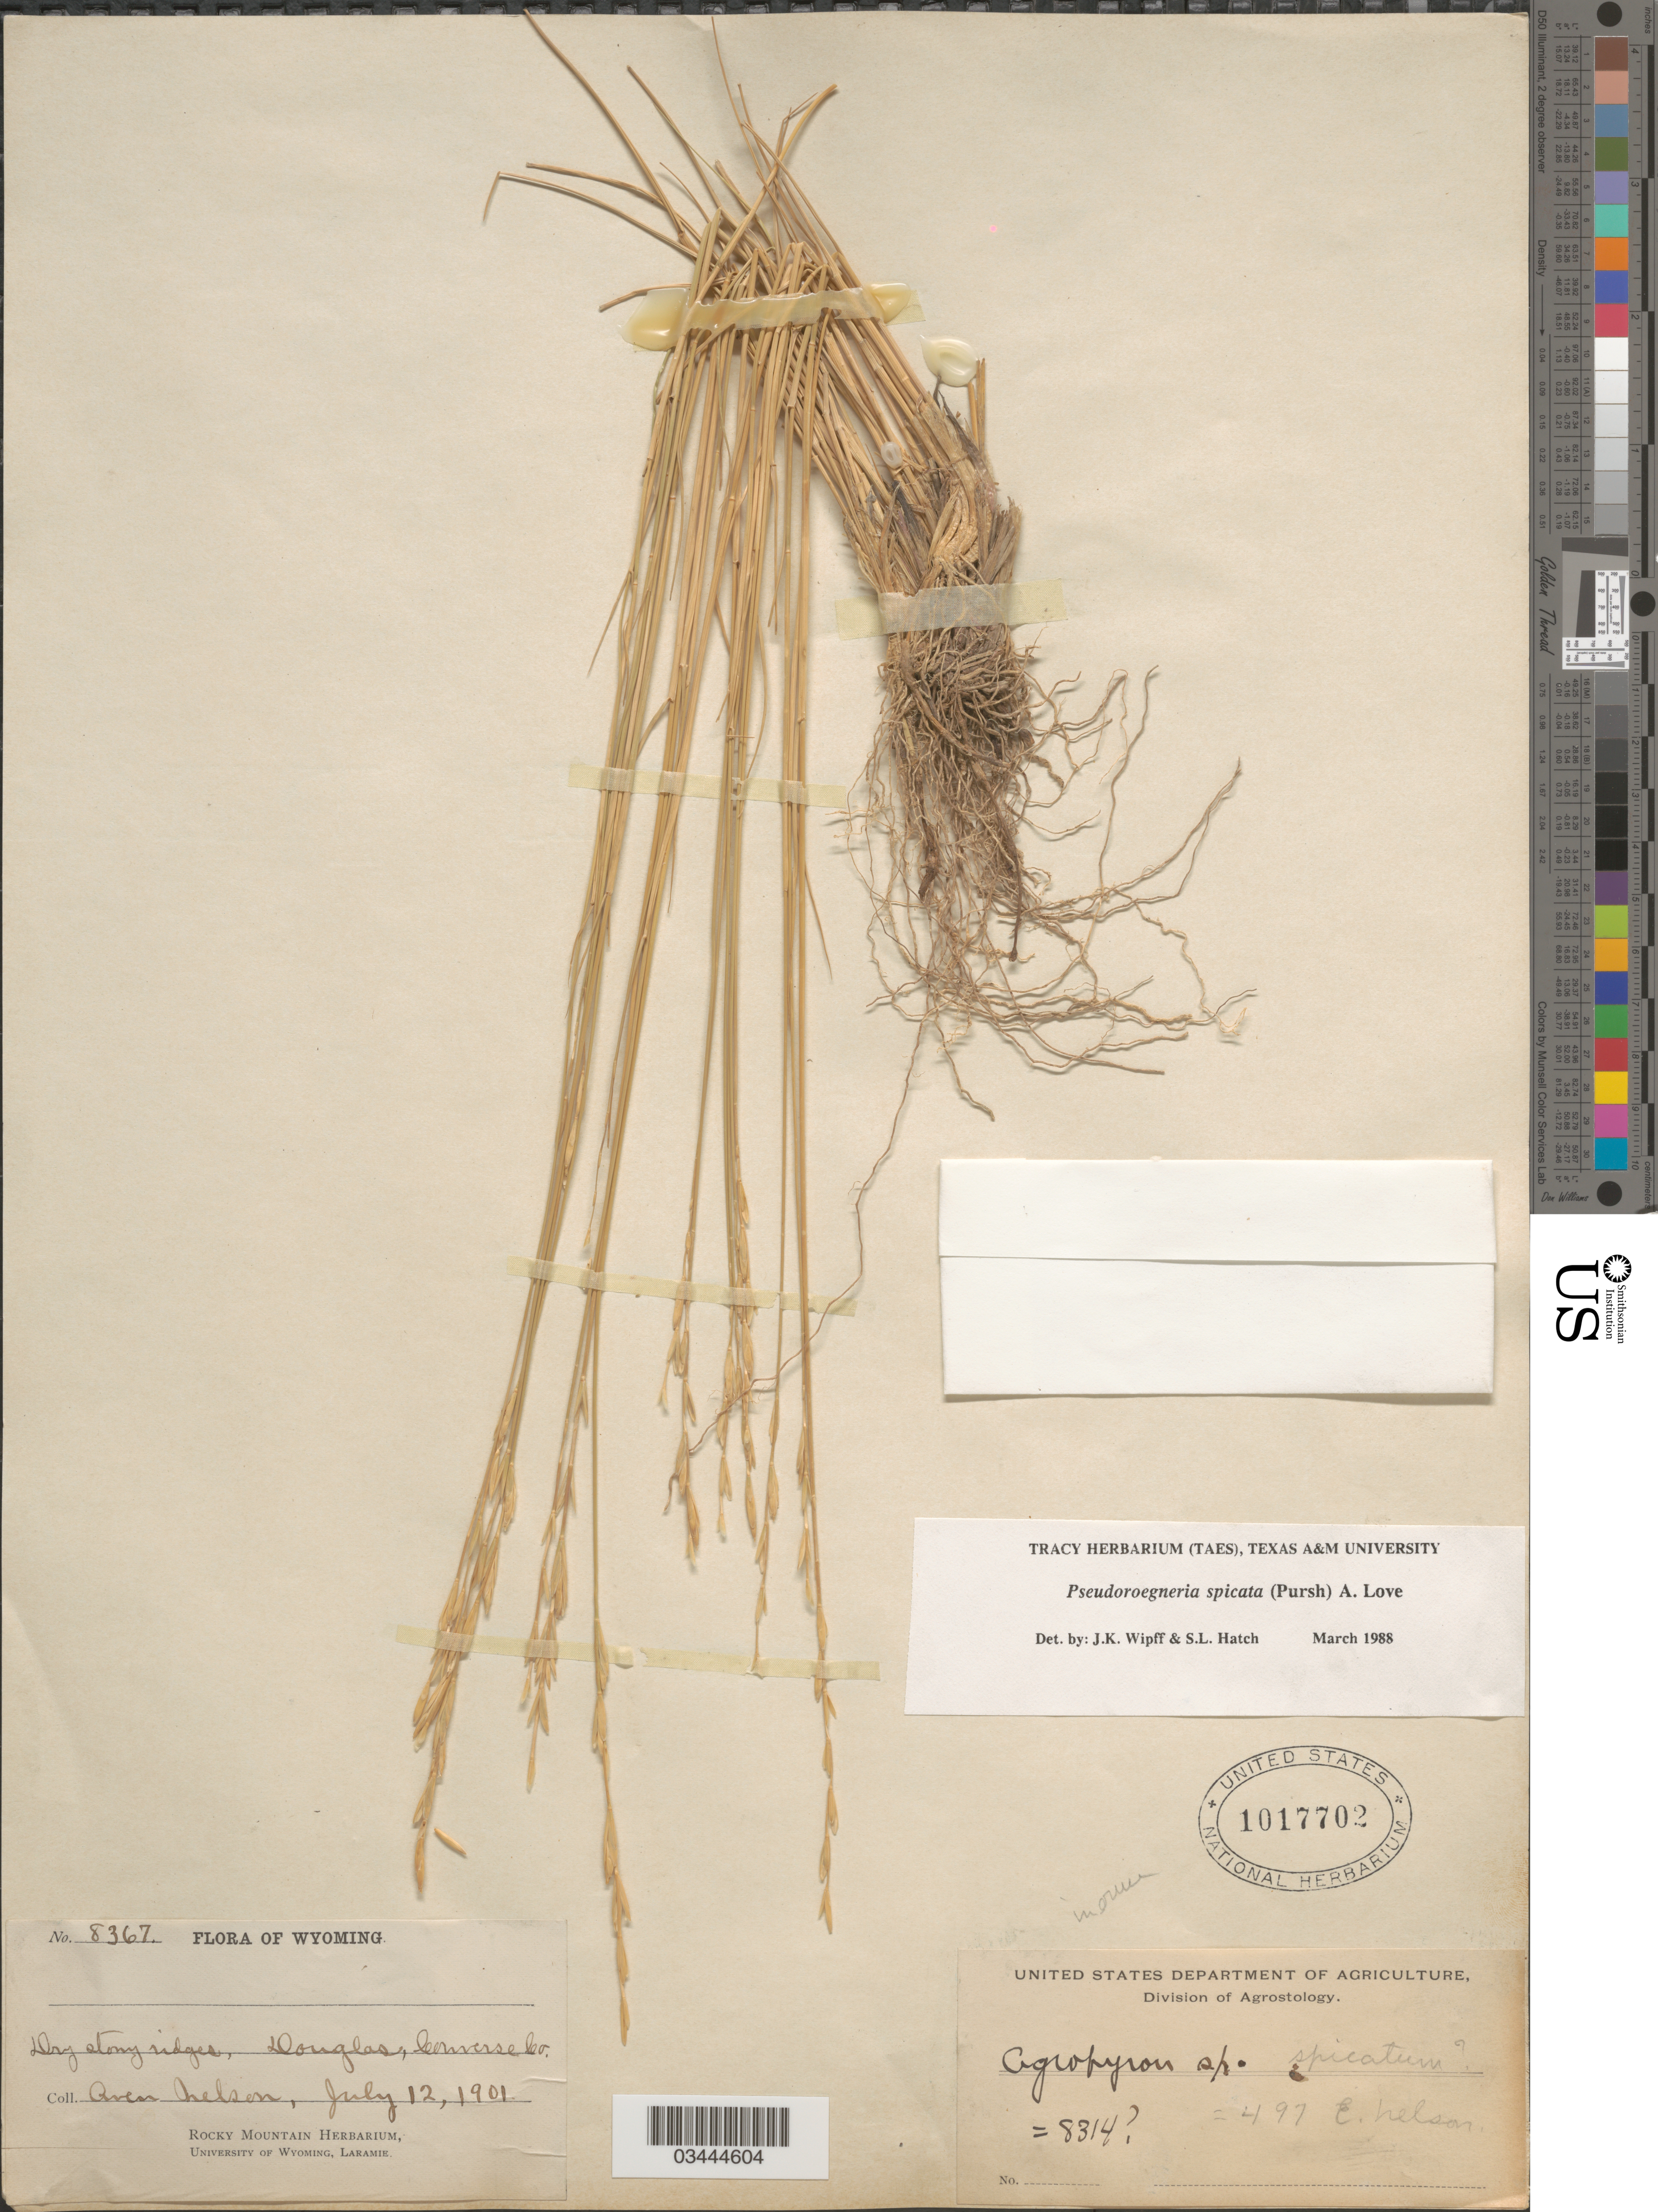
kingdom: Plantae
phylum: Tracheophyta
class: Liliopsida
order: Poales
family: Poaceae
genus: Pseudoroegneria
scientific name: Pseudoroegneria spicata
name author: (Pursh) Á. Löve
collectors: A. Nelson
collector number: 8367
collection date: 1901-07-12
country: United States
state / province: Wyoming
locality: Dry stone ridges, Douglas, Converse Co.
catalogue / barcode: US 1017702